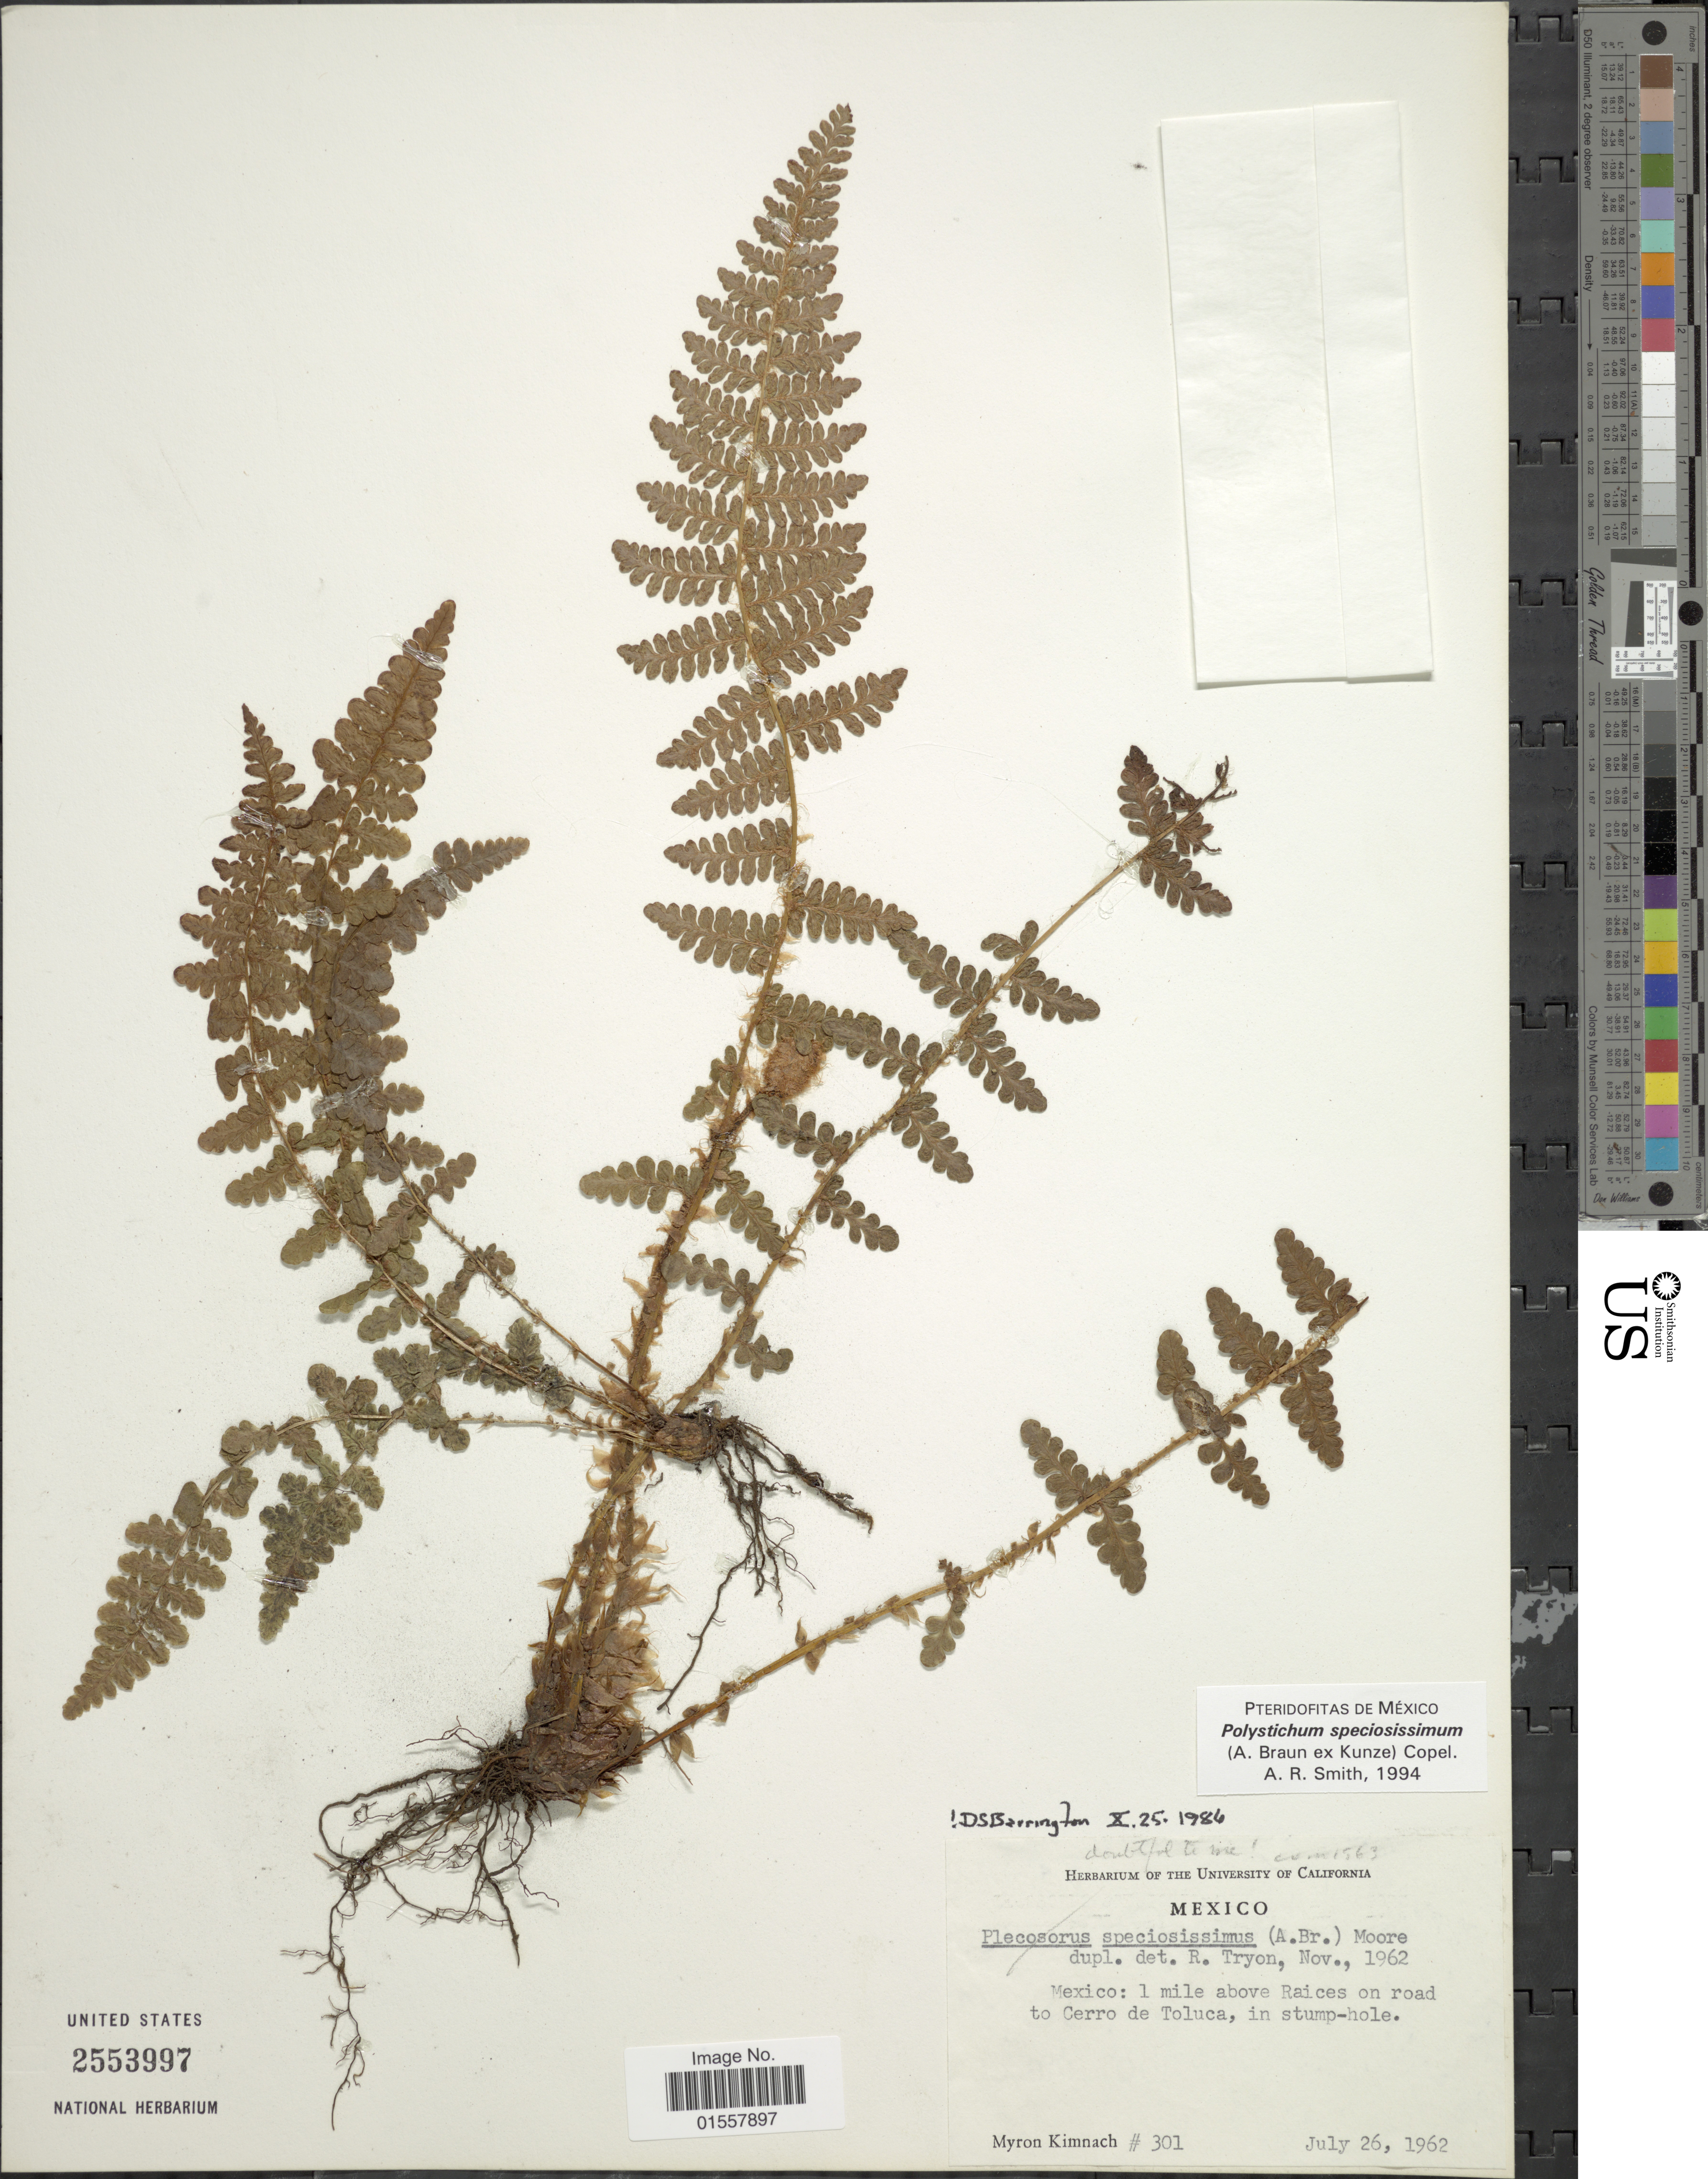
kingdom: Plantae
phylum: Tracheophyta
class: Polypodiopsida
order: Polypodiales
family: Dryopteridaceae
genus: Polystichum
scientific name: Polystichum speciosissimum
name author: (A. Braun ex Kunze) Copel.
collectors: M. W. Kimnach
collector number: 301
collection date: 1962-07-26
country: Mexico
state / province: México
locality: Mexico: 1 mile above Raices on road to Cerro de Toluca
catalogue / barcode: US 2553997